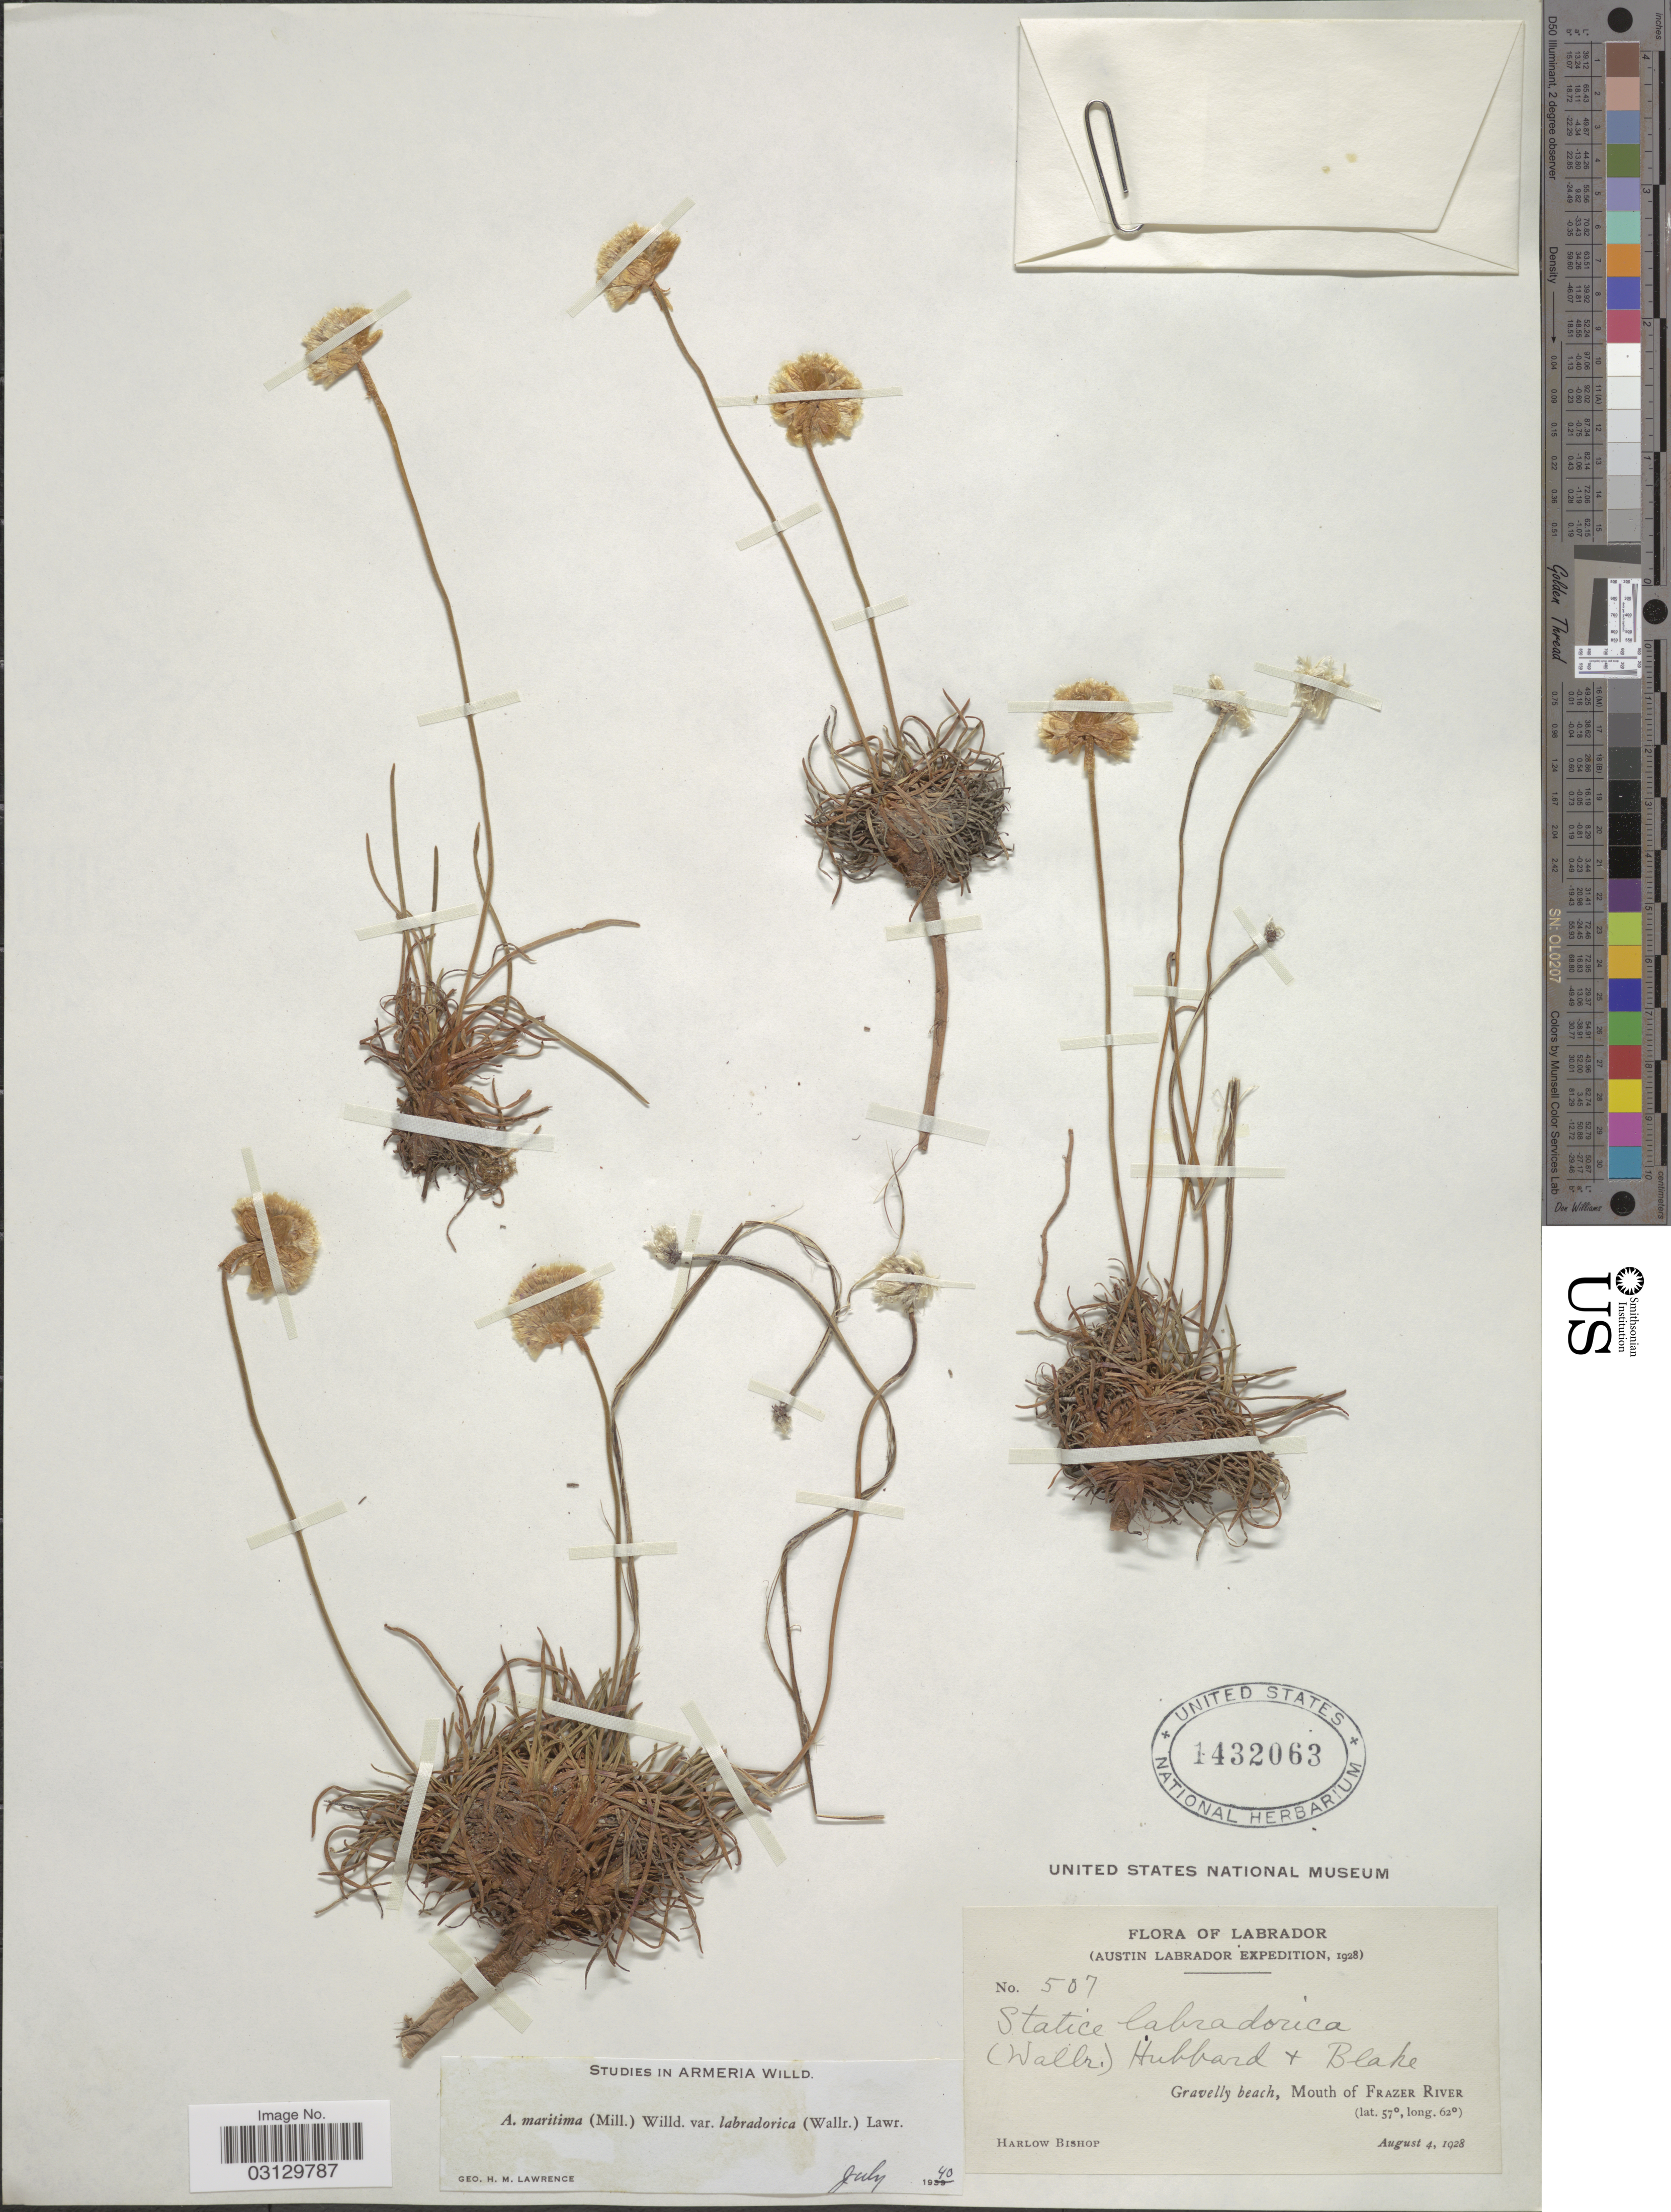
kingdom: Plantae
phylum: Tracheophyta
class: Magnoliopsida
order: Caryophyllales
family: Plumbaginaceae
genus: Armeria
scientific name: Armeria maritima subsp. sibirica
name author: (Turcz. ex Boiss.) Nyman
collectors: H. Bishop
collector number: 507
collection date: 1928-08-04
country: Canada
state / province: Newfoundland and Labrador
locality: Labrador. Mouth of Frazer River.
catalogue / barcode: US 1432063